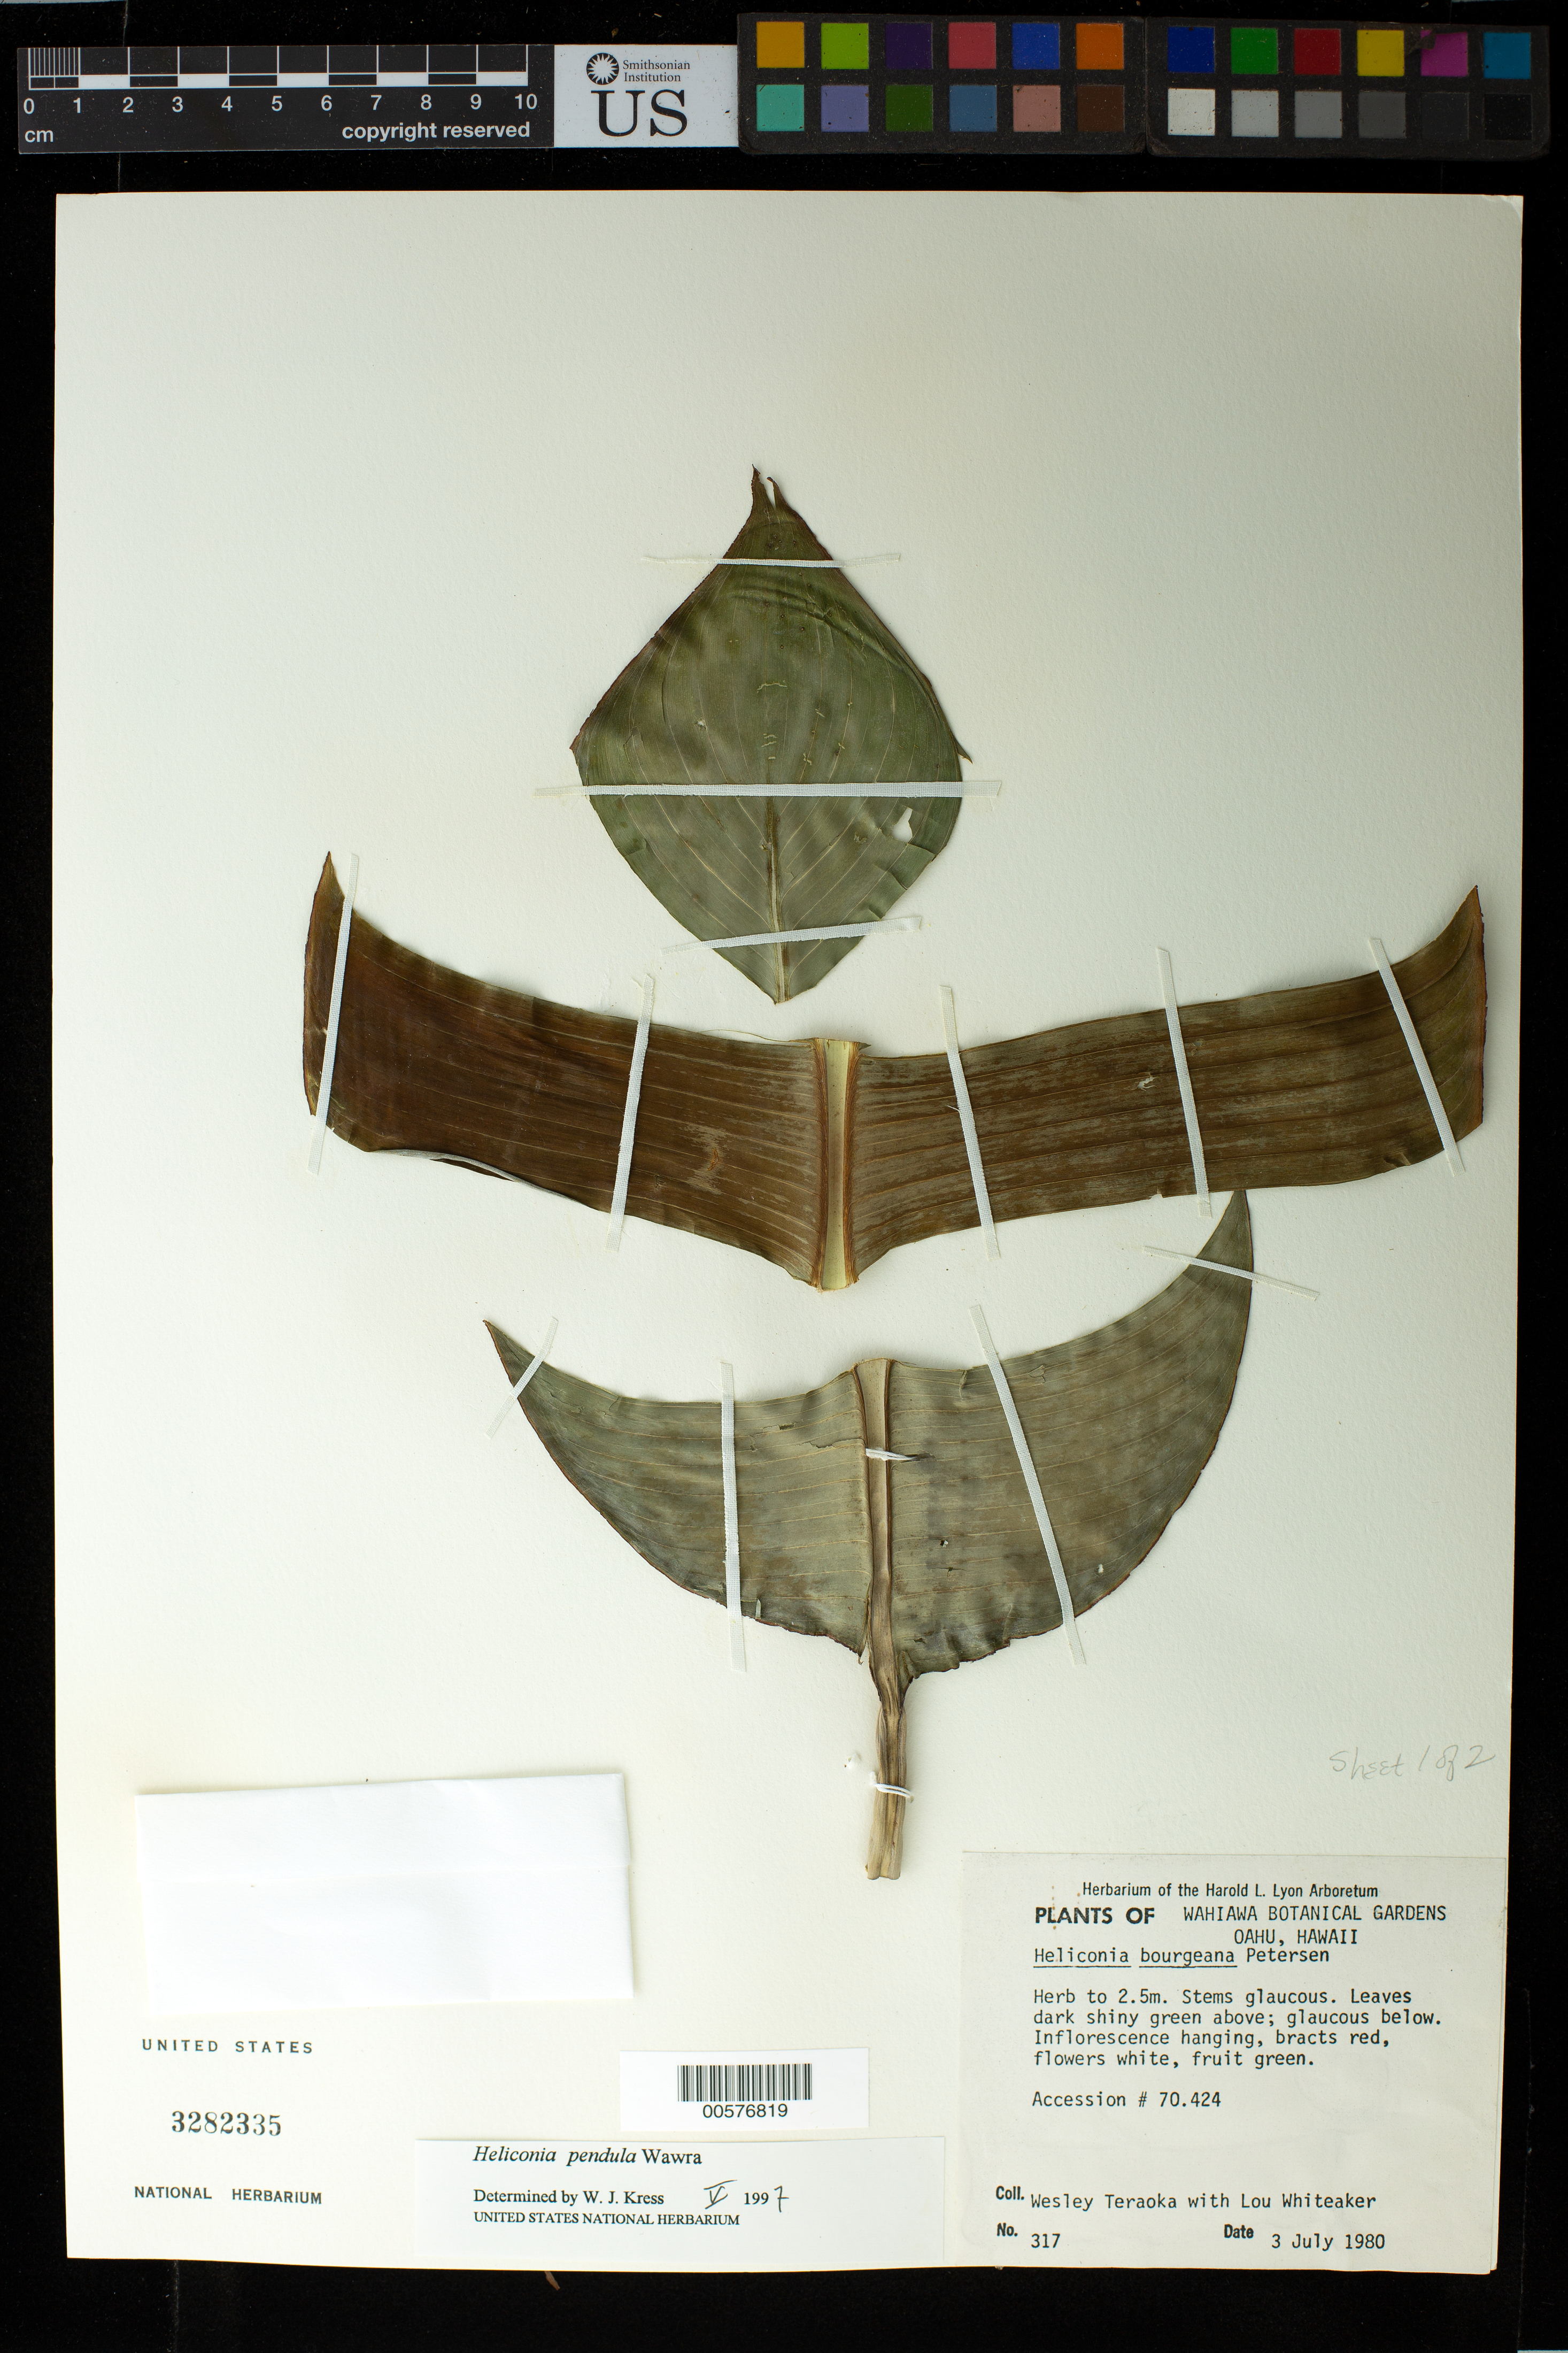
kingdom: Plantae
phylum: Tracheophyta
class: Liliopsida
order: Zingiberales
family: Heliconiaceae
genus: Heliconia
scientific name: Heliconia pendula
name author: Wawra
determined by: Kress, W. J., (US), Smithsonian Institution - National Museum of Natural History (UNITED STATES)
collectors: W. Teraoka & L. Whiteaker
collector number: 317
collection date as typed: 3 Jul 1980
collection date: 1980-07-03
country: United States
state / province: Hawaii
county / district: Honolulu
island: Oahu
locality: Wahiawa Botanical Gardens.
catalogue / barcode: US 3282335